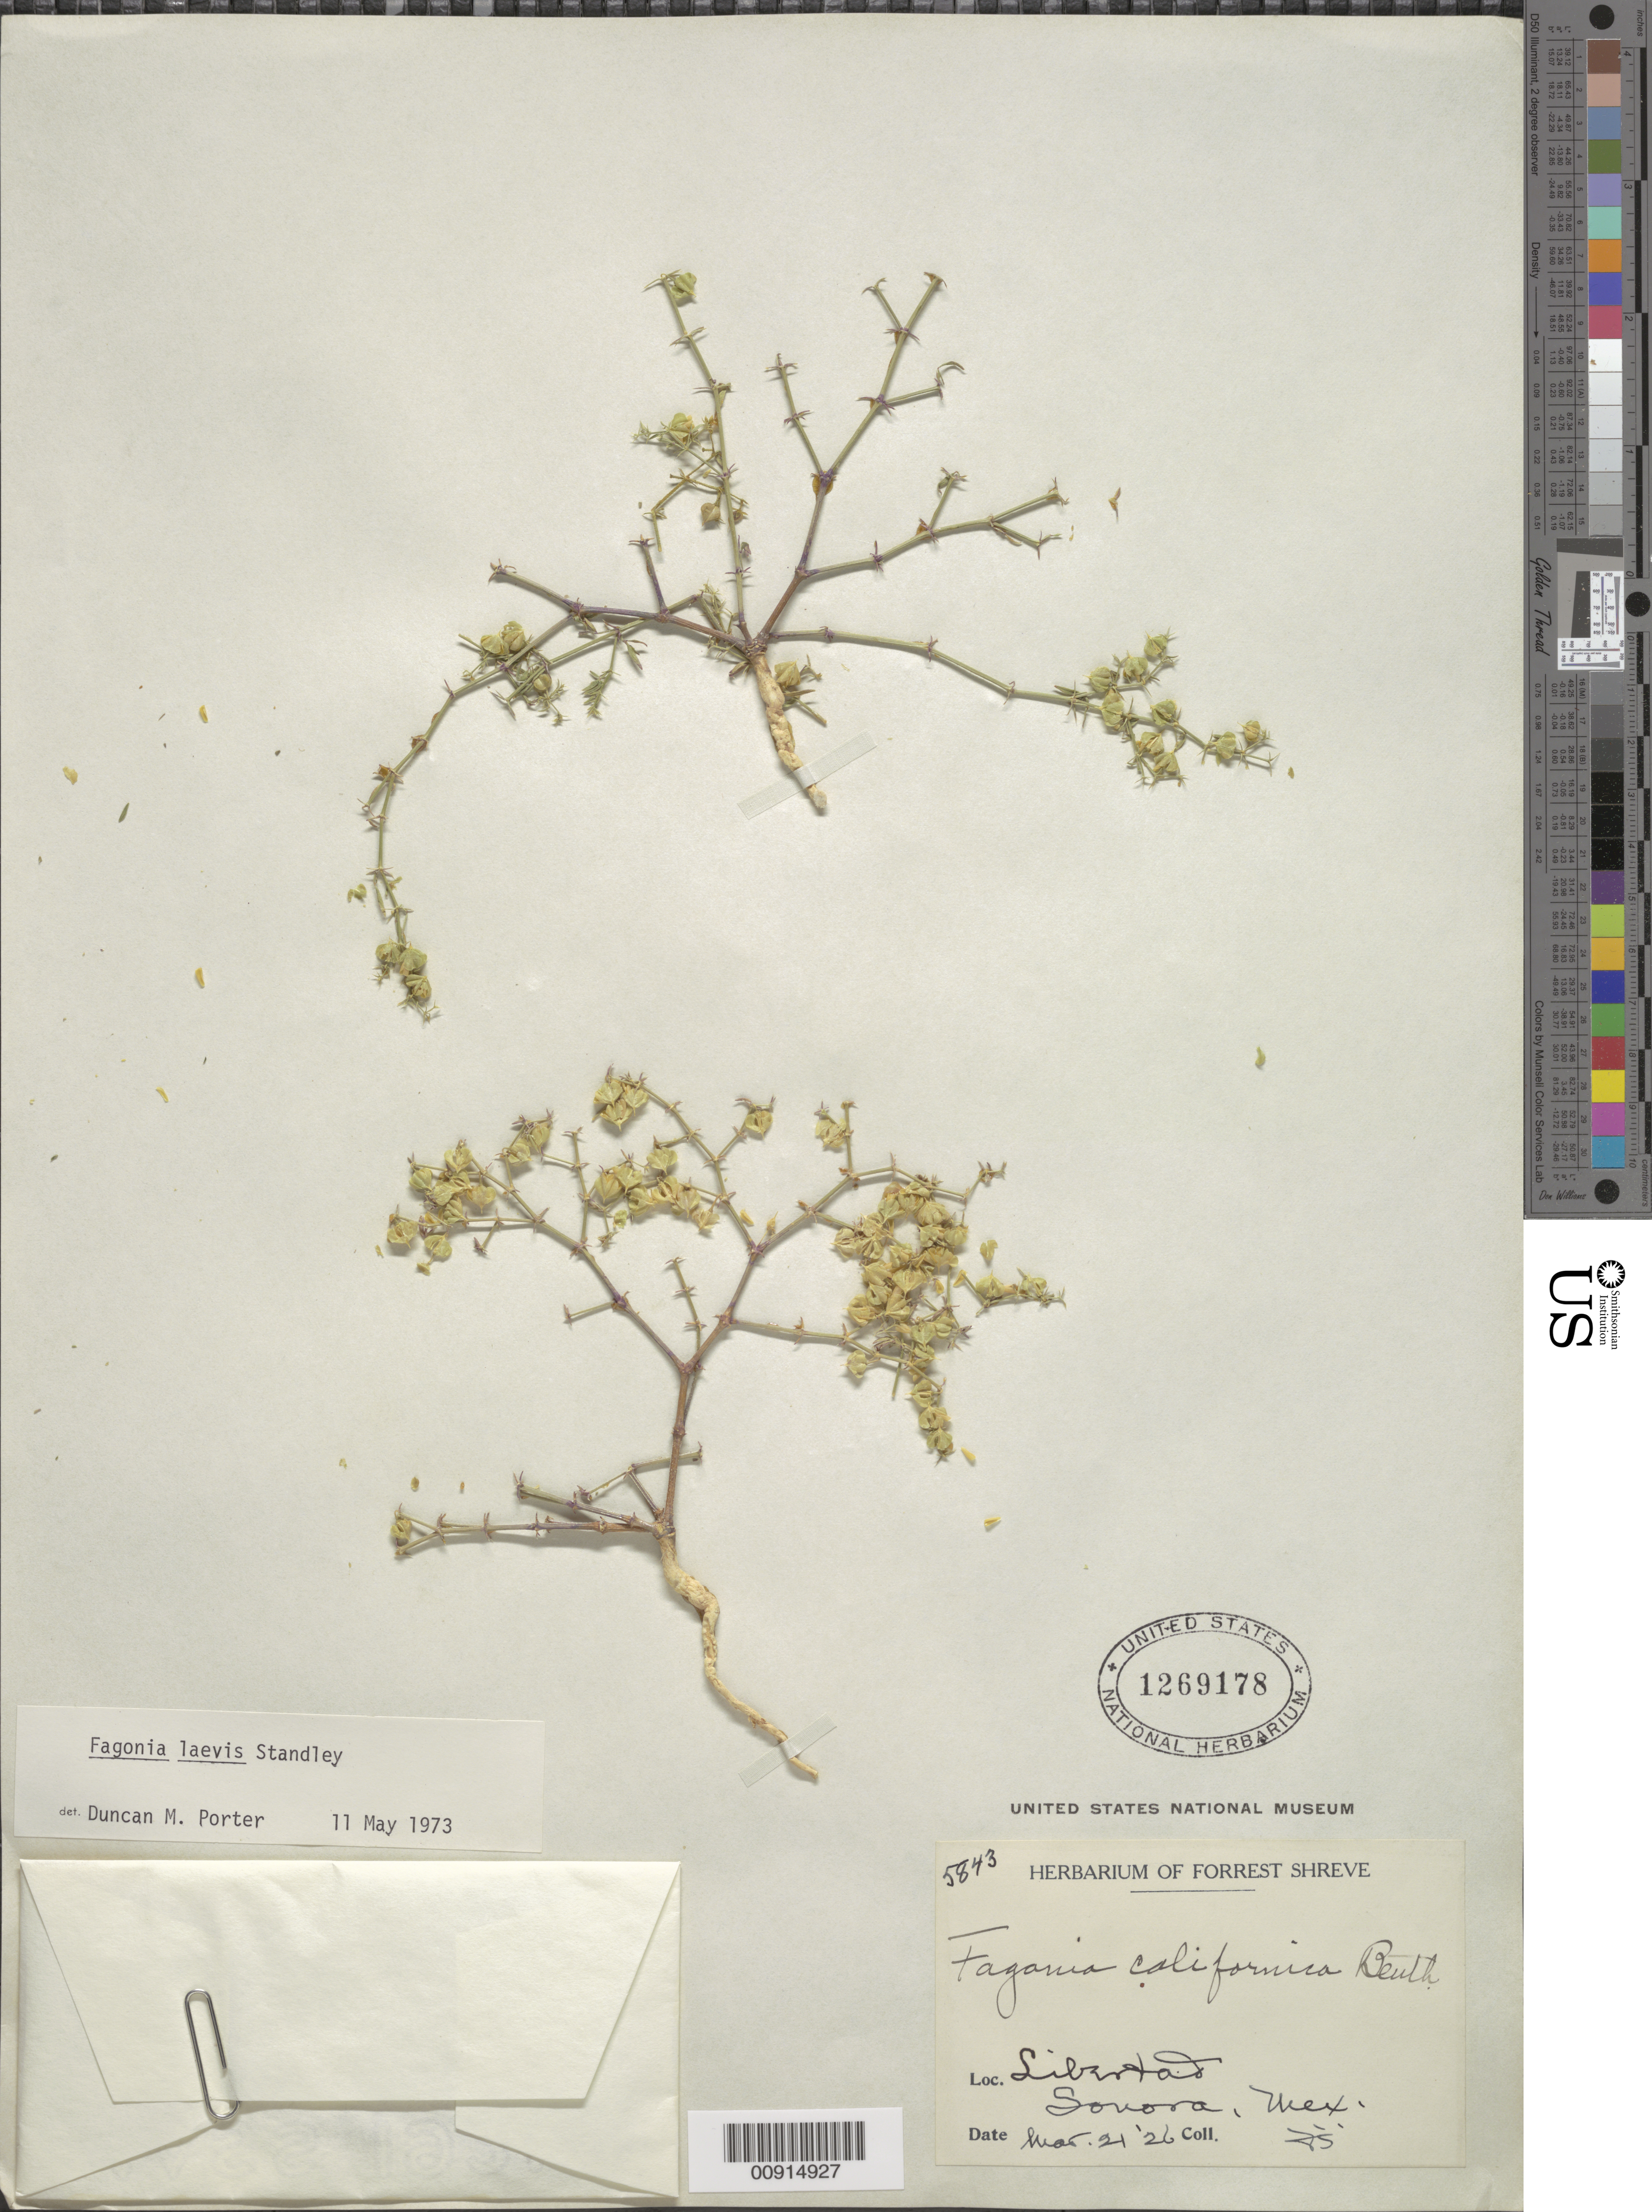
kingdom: Plantae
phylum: Tracheophyta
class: Magnoliopsida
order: Zygophyllales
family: Zygophyllaceae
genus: Fagonia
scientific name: Fagonia laevis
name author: Standl.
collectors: F. Shreve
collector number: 5843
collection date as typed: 21 Mar 1926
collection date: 1926-03-21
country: Mexico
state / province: Sonora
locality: Libertad, Sonora.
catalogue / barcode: US 1269178